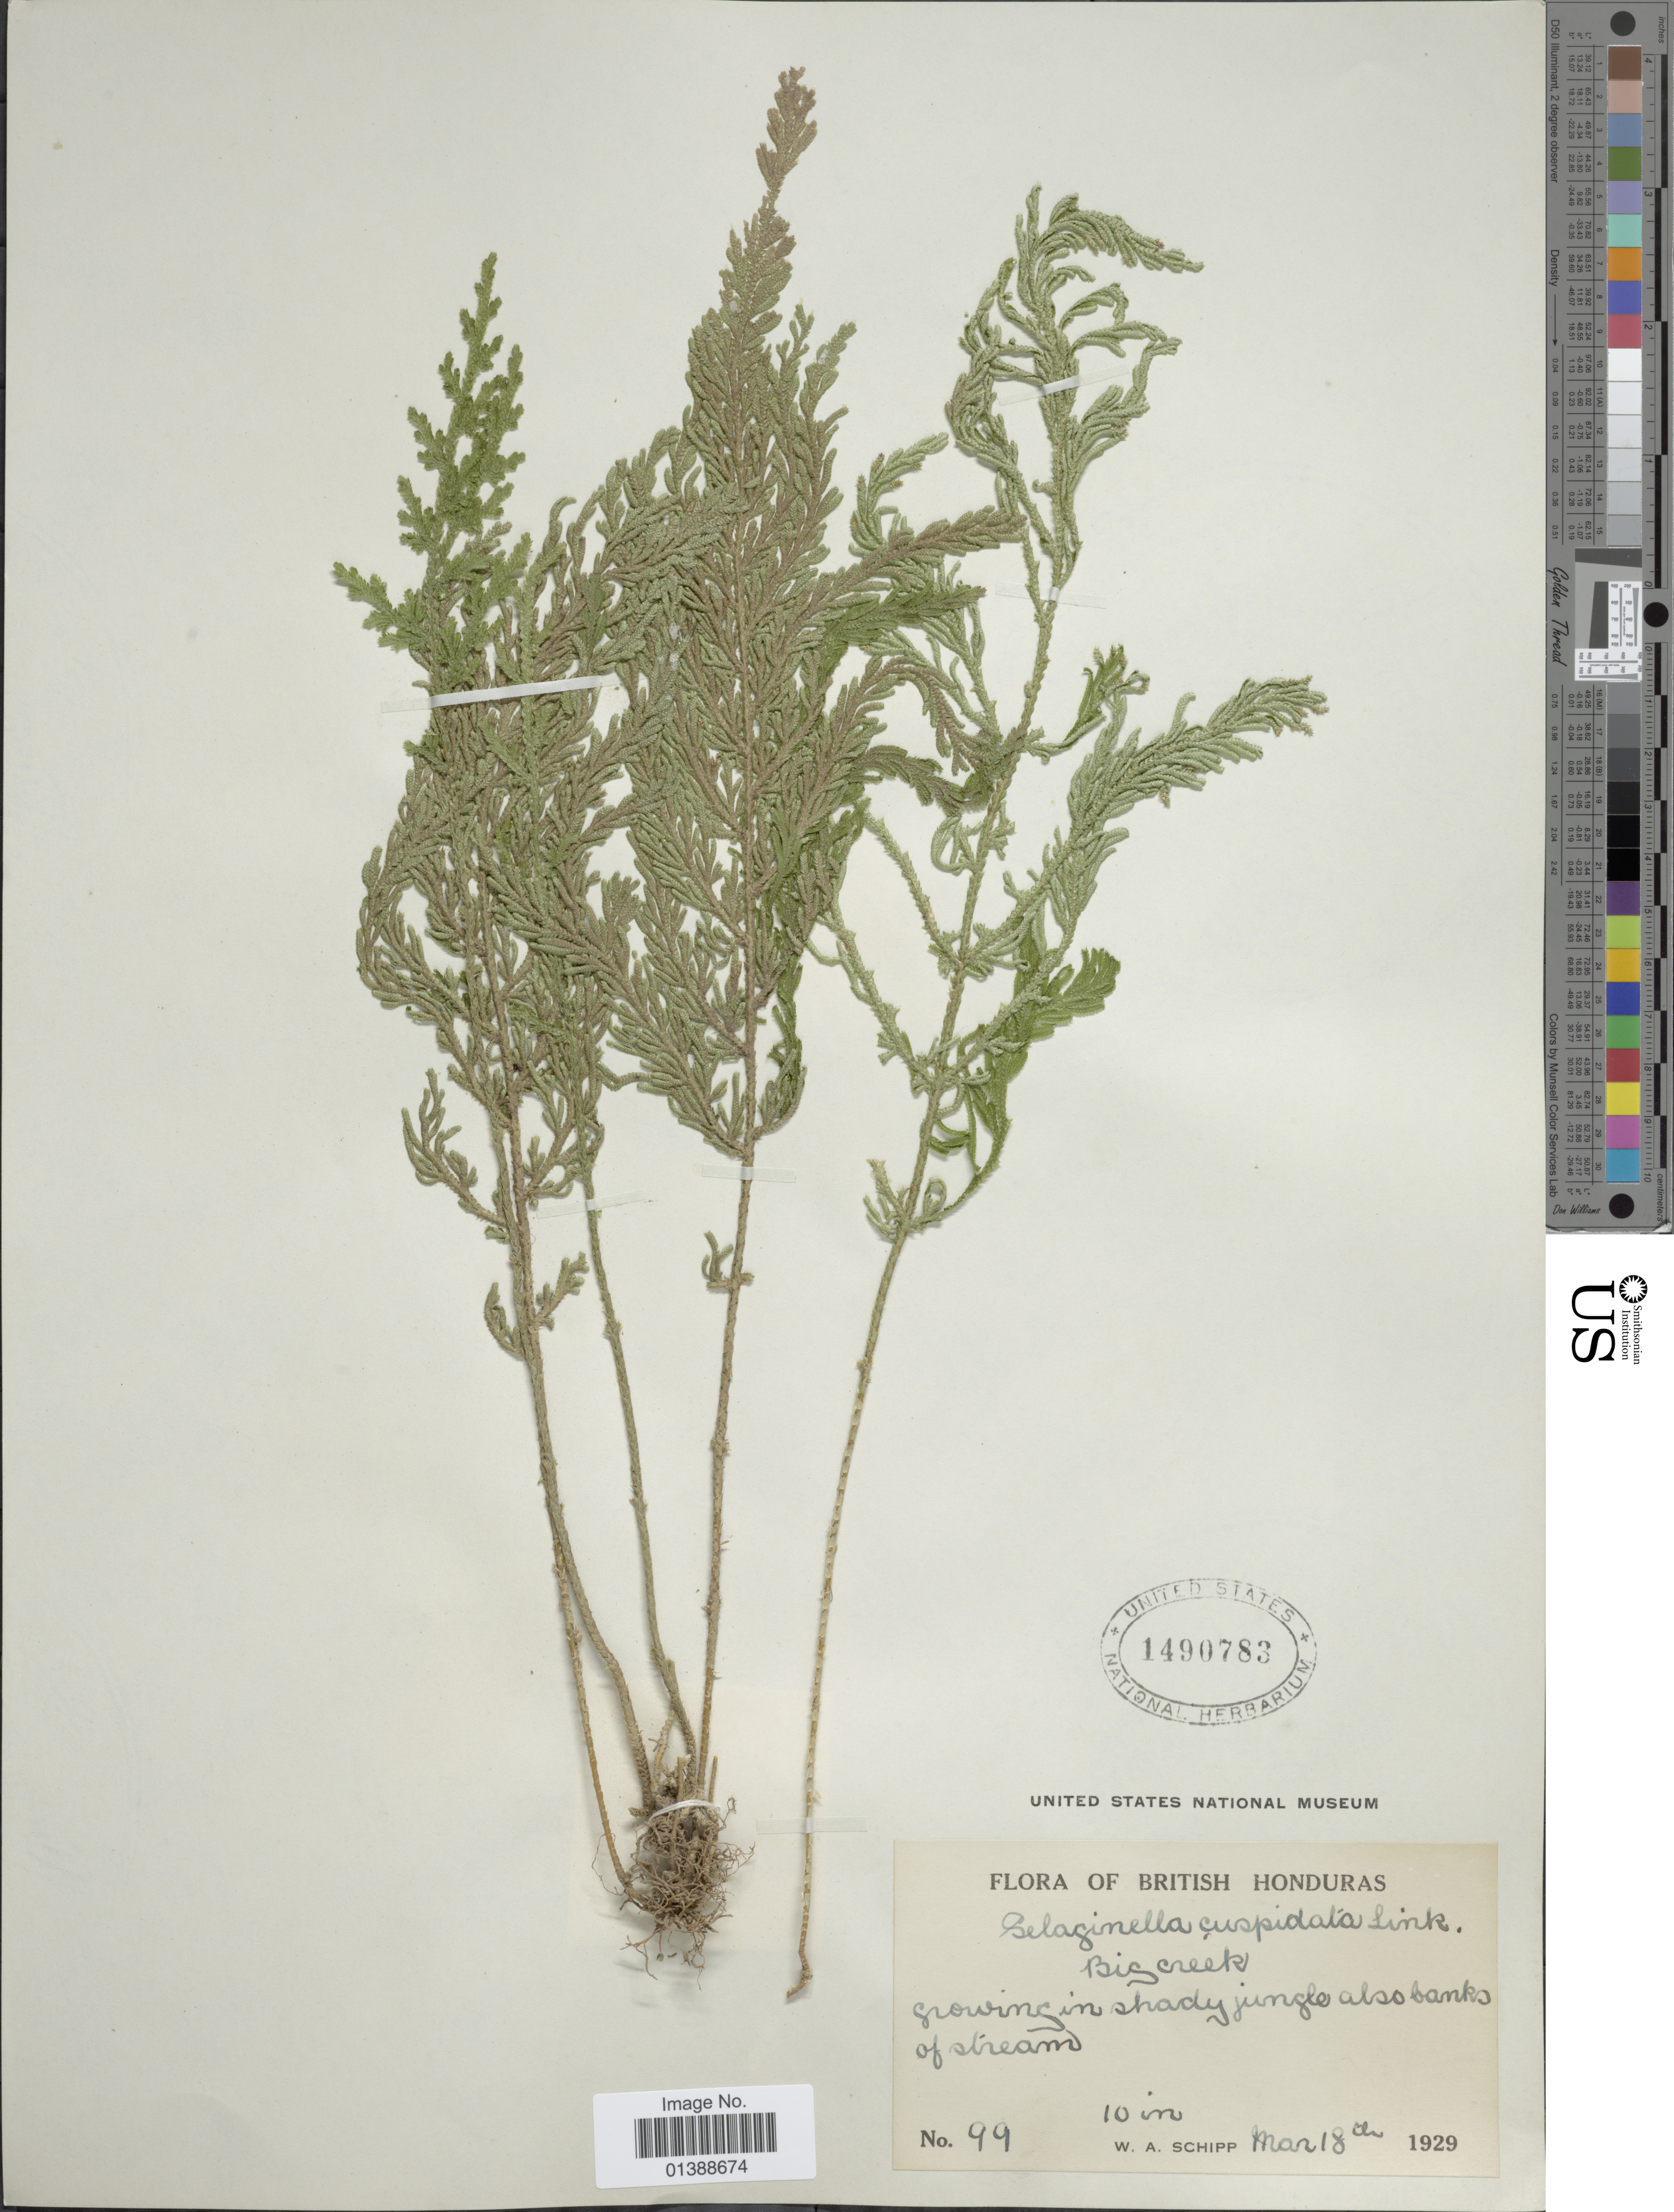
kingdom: Plantae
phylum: Tracheophyta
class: Lycopodiopsida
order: Selaginellales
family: Selaginellaceae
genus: Selaginella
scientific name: Selaginella pallescens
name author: (C. Presl) Spring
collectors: W. Schipp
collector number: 99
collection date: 1929-03-18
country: Belize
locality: British Honduras, Big Creek, Growing in shady jungle also banks of stream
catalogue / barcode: US 1490783